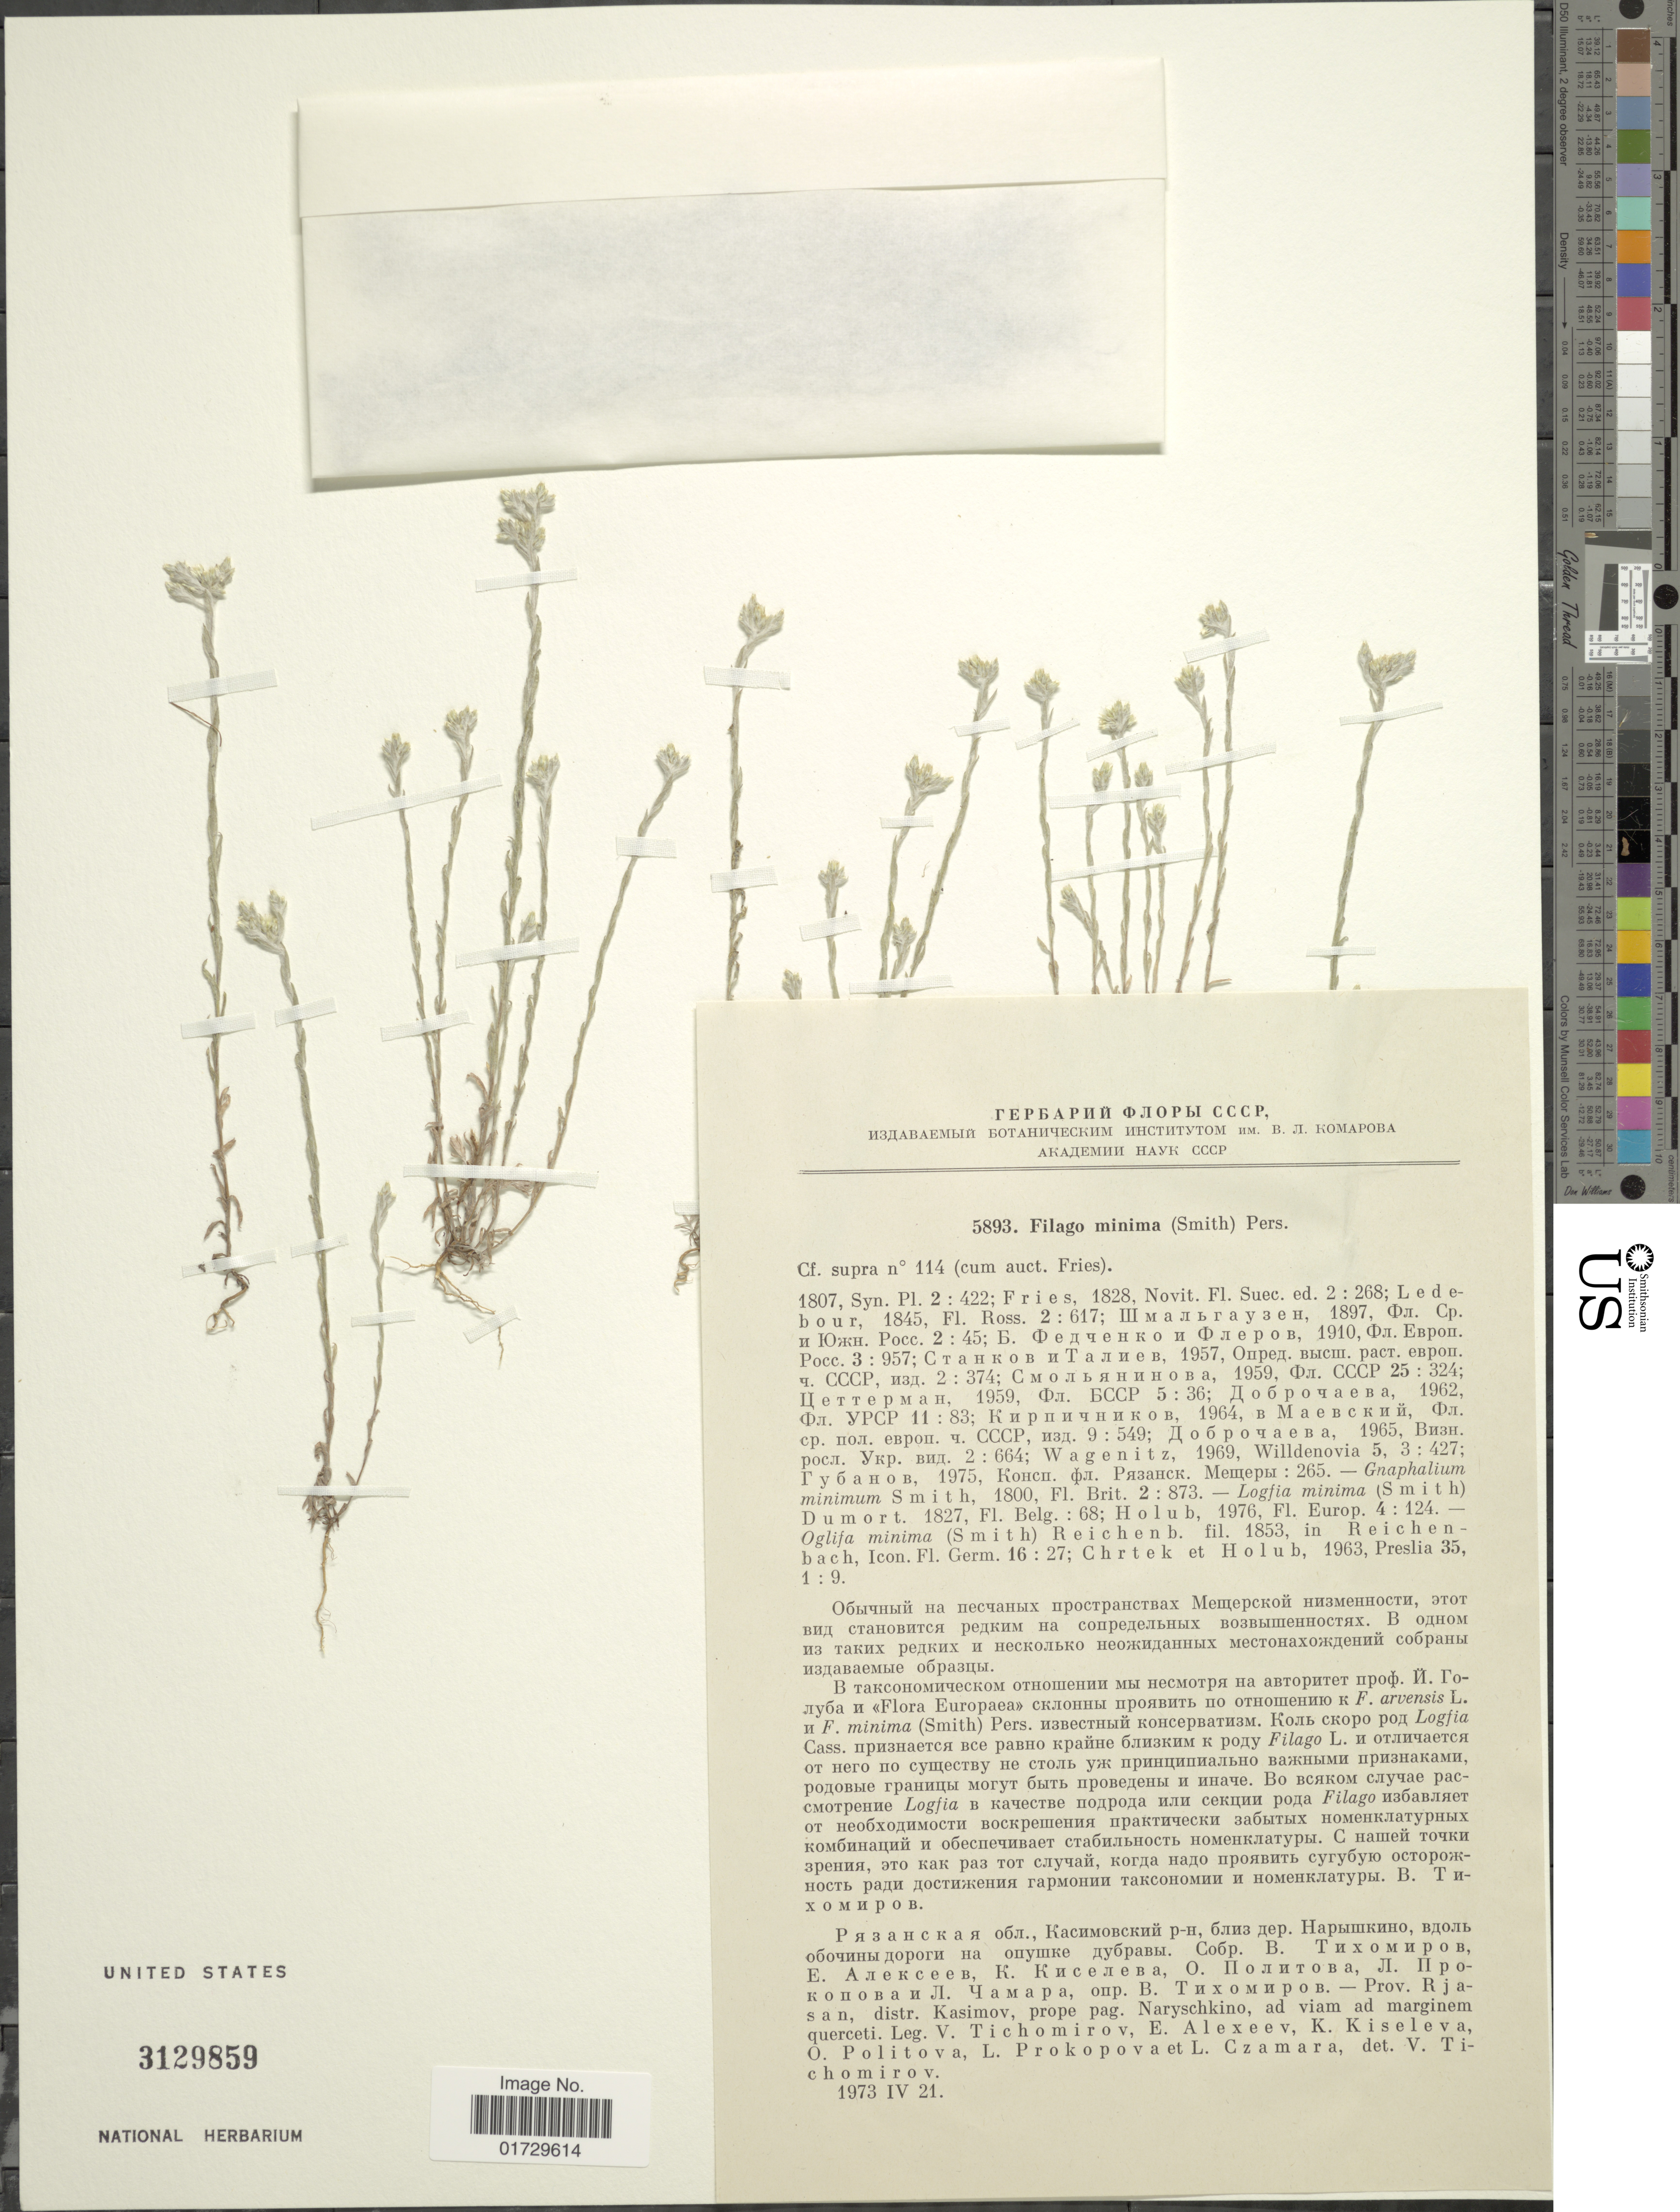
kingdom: Plantae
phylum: Tracheophyta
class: Magnoliopsida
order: Asterales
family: Asteraceae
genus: Filago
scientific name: Filago minima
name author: (Sm.) Pers.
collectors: V. Tichomirov, E. B. Alexeev, K. Kiseleva, O. Politova & et al.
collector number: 5893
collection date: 1973-01-21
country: Russian Federation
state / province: Ryazan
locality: Prov. Rjasan, distr. Kasimov, prope pag. Naryschkino, ad viam ad marginem querceti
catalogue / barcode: US 3129859